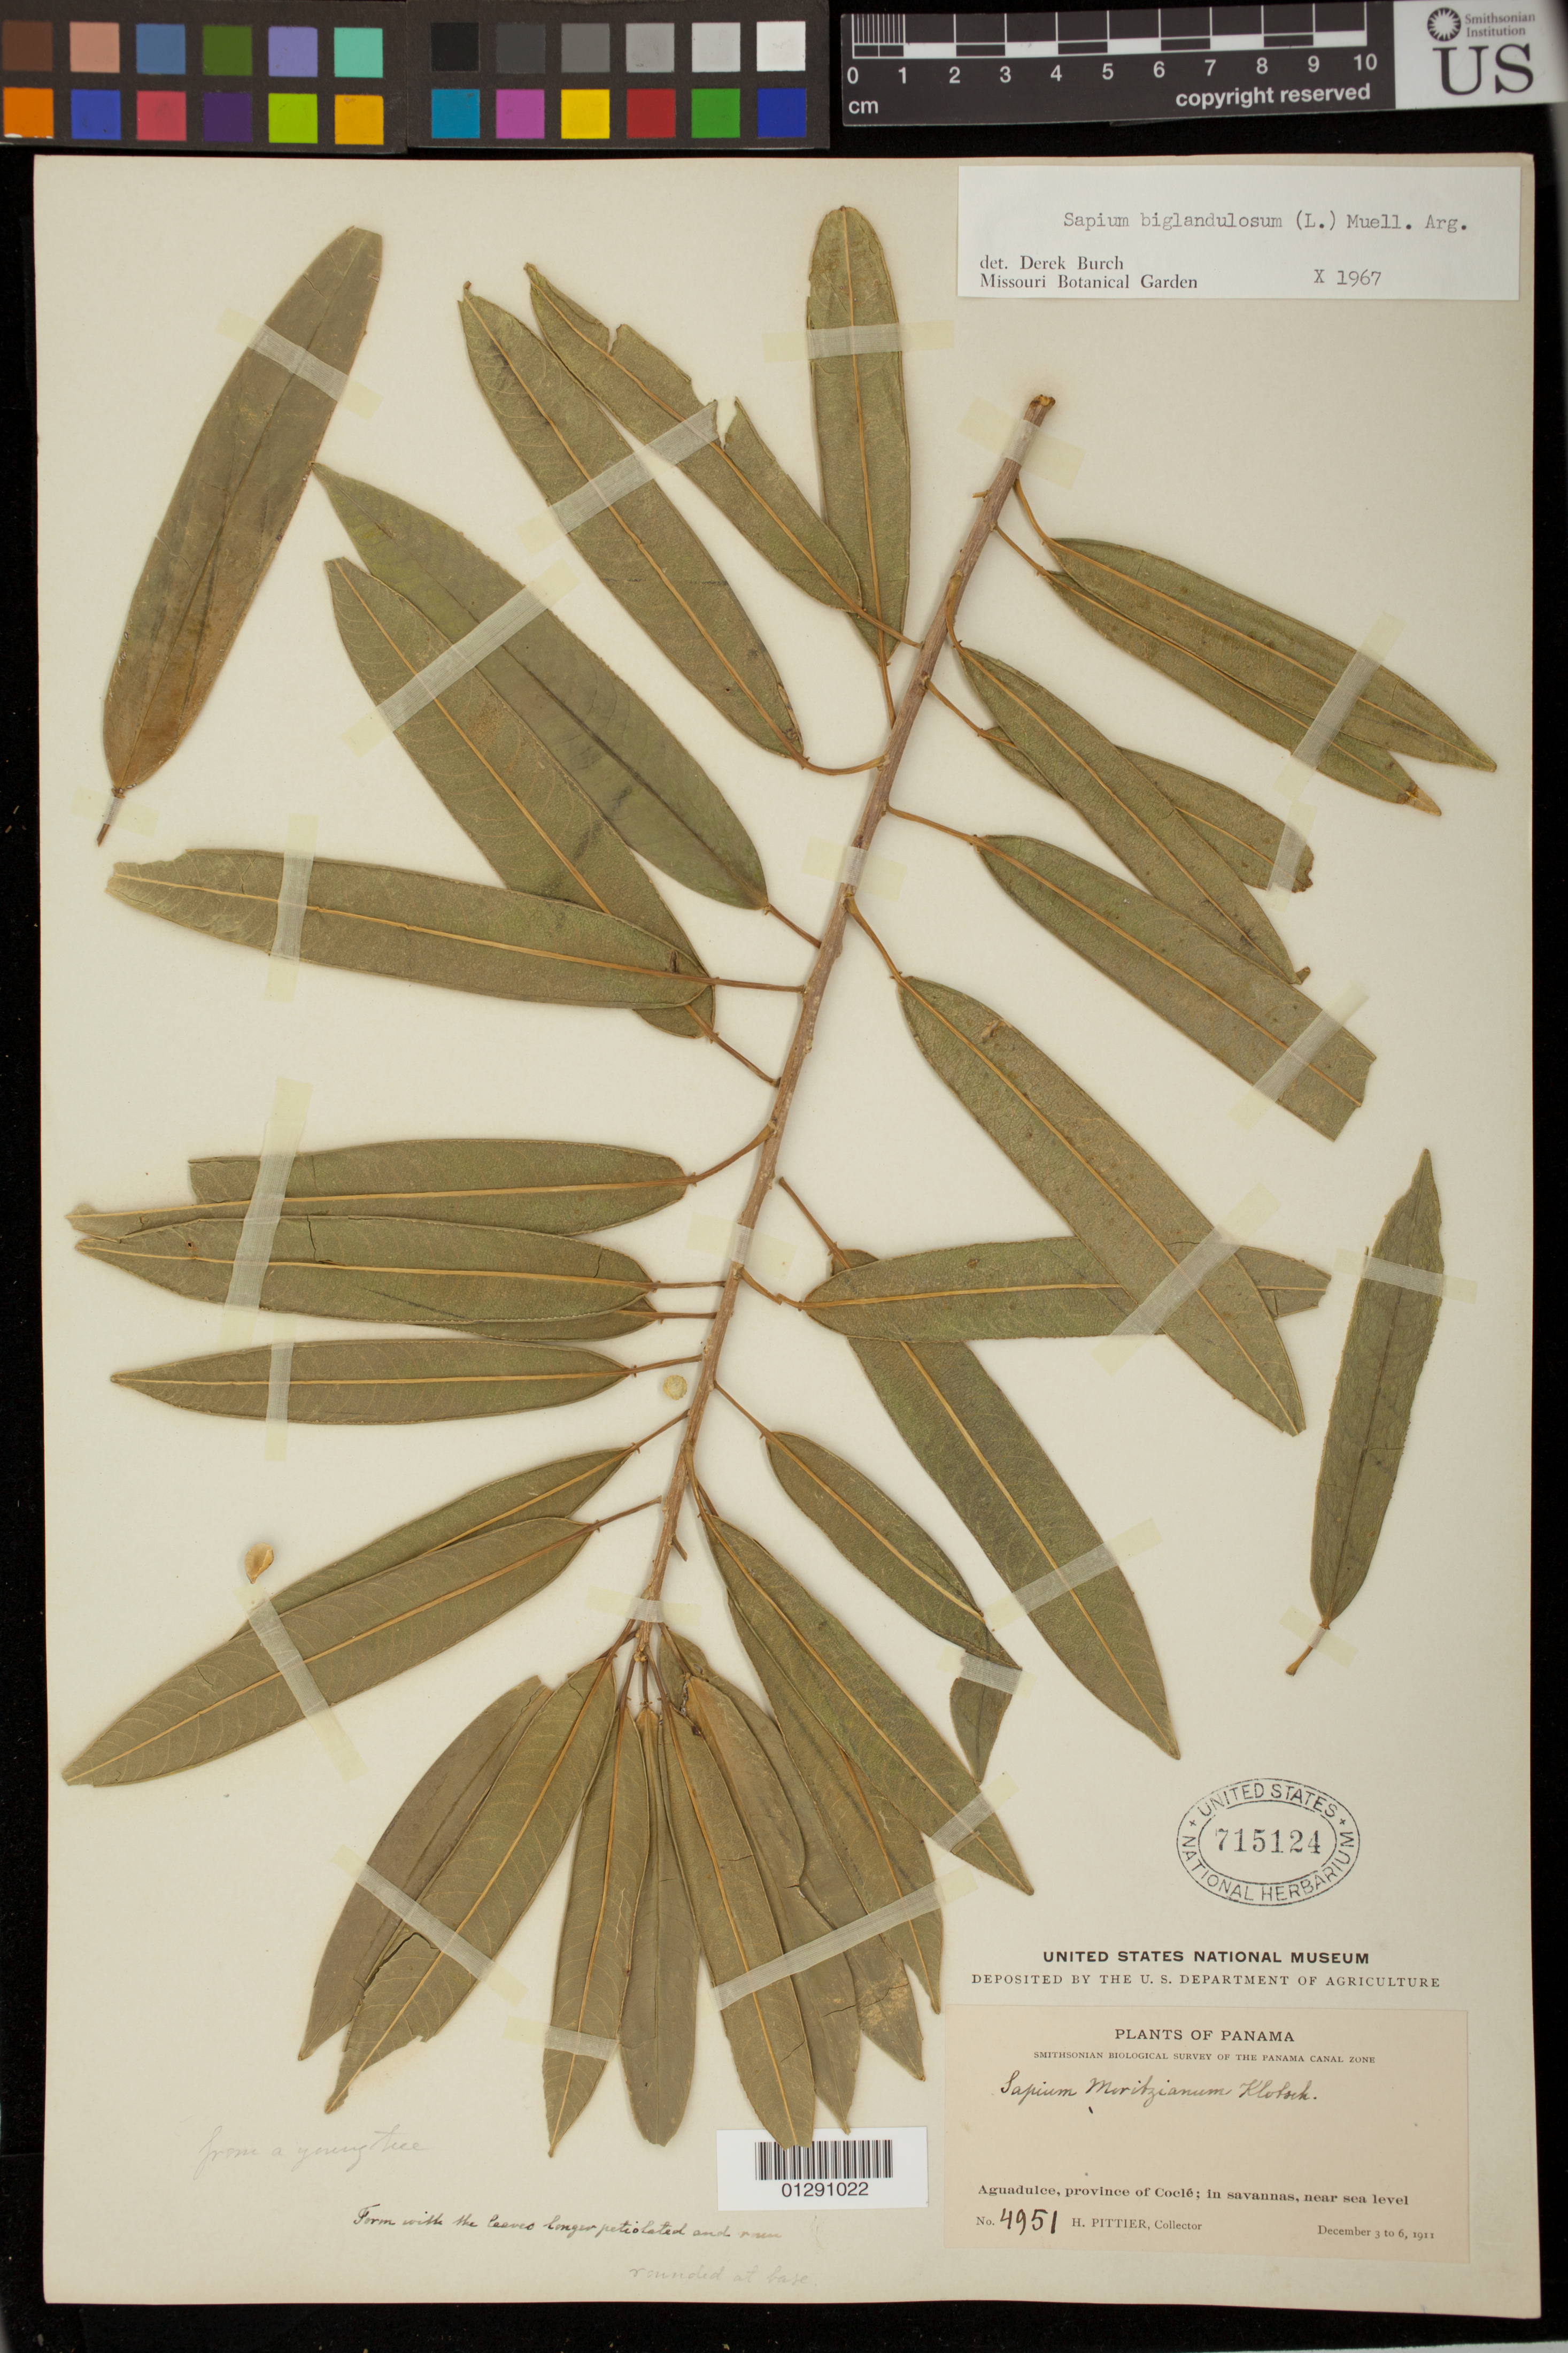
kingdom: Plantae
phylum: Tracheophyta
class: Magnoliopsida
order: Malpighiales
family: Euphorbiaceae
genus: Sapium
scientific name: Sapium biglandulosum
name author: Müll. Arg.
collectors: H. F. Pittier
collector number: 4951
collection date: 1911-12-03/1911-12-06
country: Panama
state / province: Coclé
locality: Aguadulce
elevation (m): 0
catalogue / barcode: US 715124